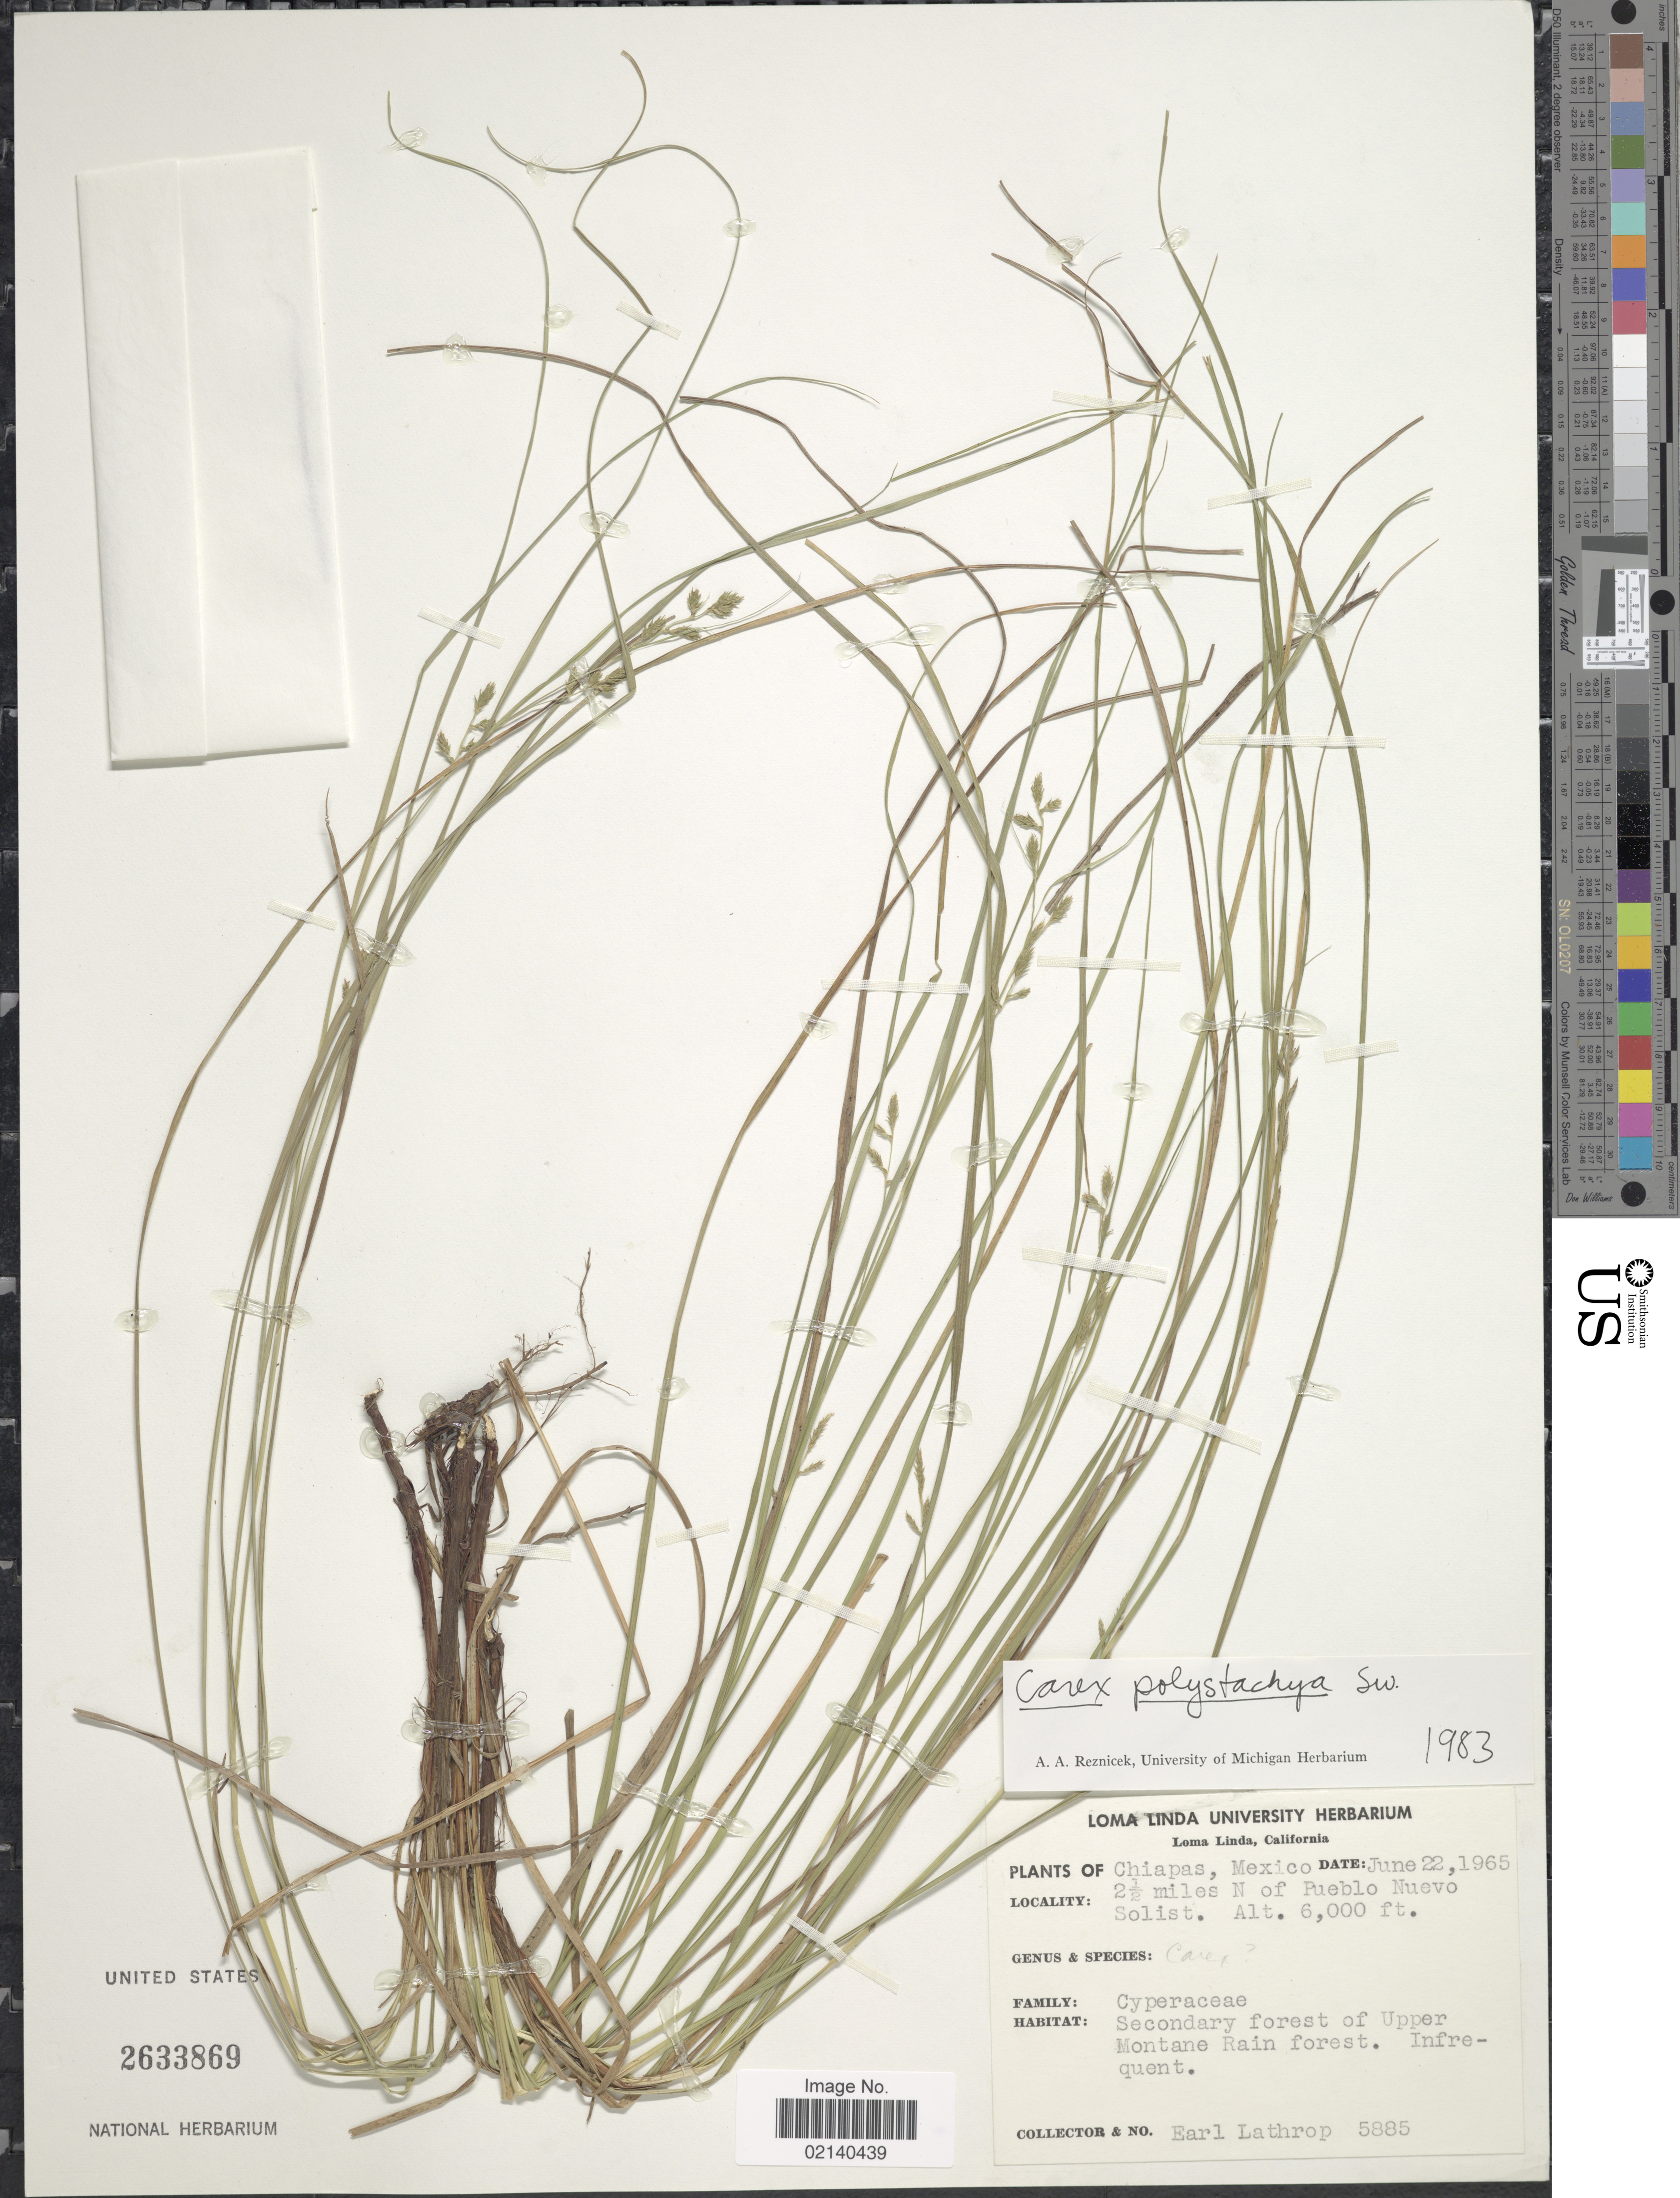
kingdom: Plantae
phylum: Tracheophyta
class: Liliopsida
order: Poales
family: Cyperaceae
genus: Carex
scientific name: Carex polystachya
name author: Sw. ex Wahlenb.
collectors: E. W. Lathrop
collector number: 5885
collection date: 1965-06-22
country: Mexico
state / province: Chiapas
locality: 2 1/2 miles N of Pueblo Nuevo Solist, secondary forest of Upper Montane Rain forest.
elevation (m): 1829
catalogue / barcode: US 2633869